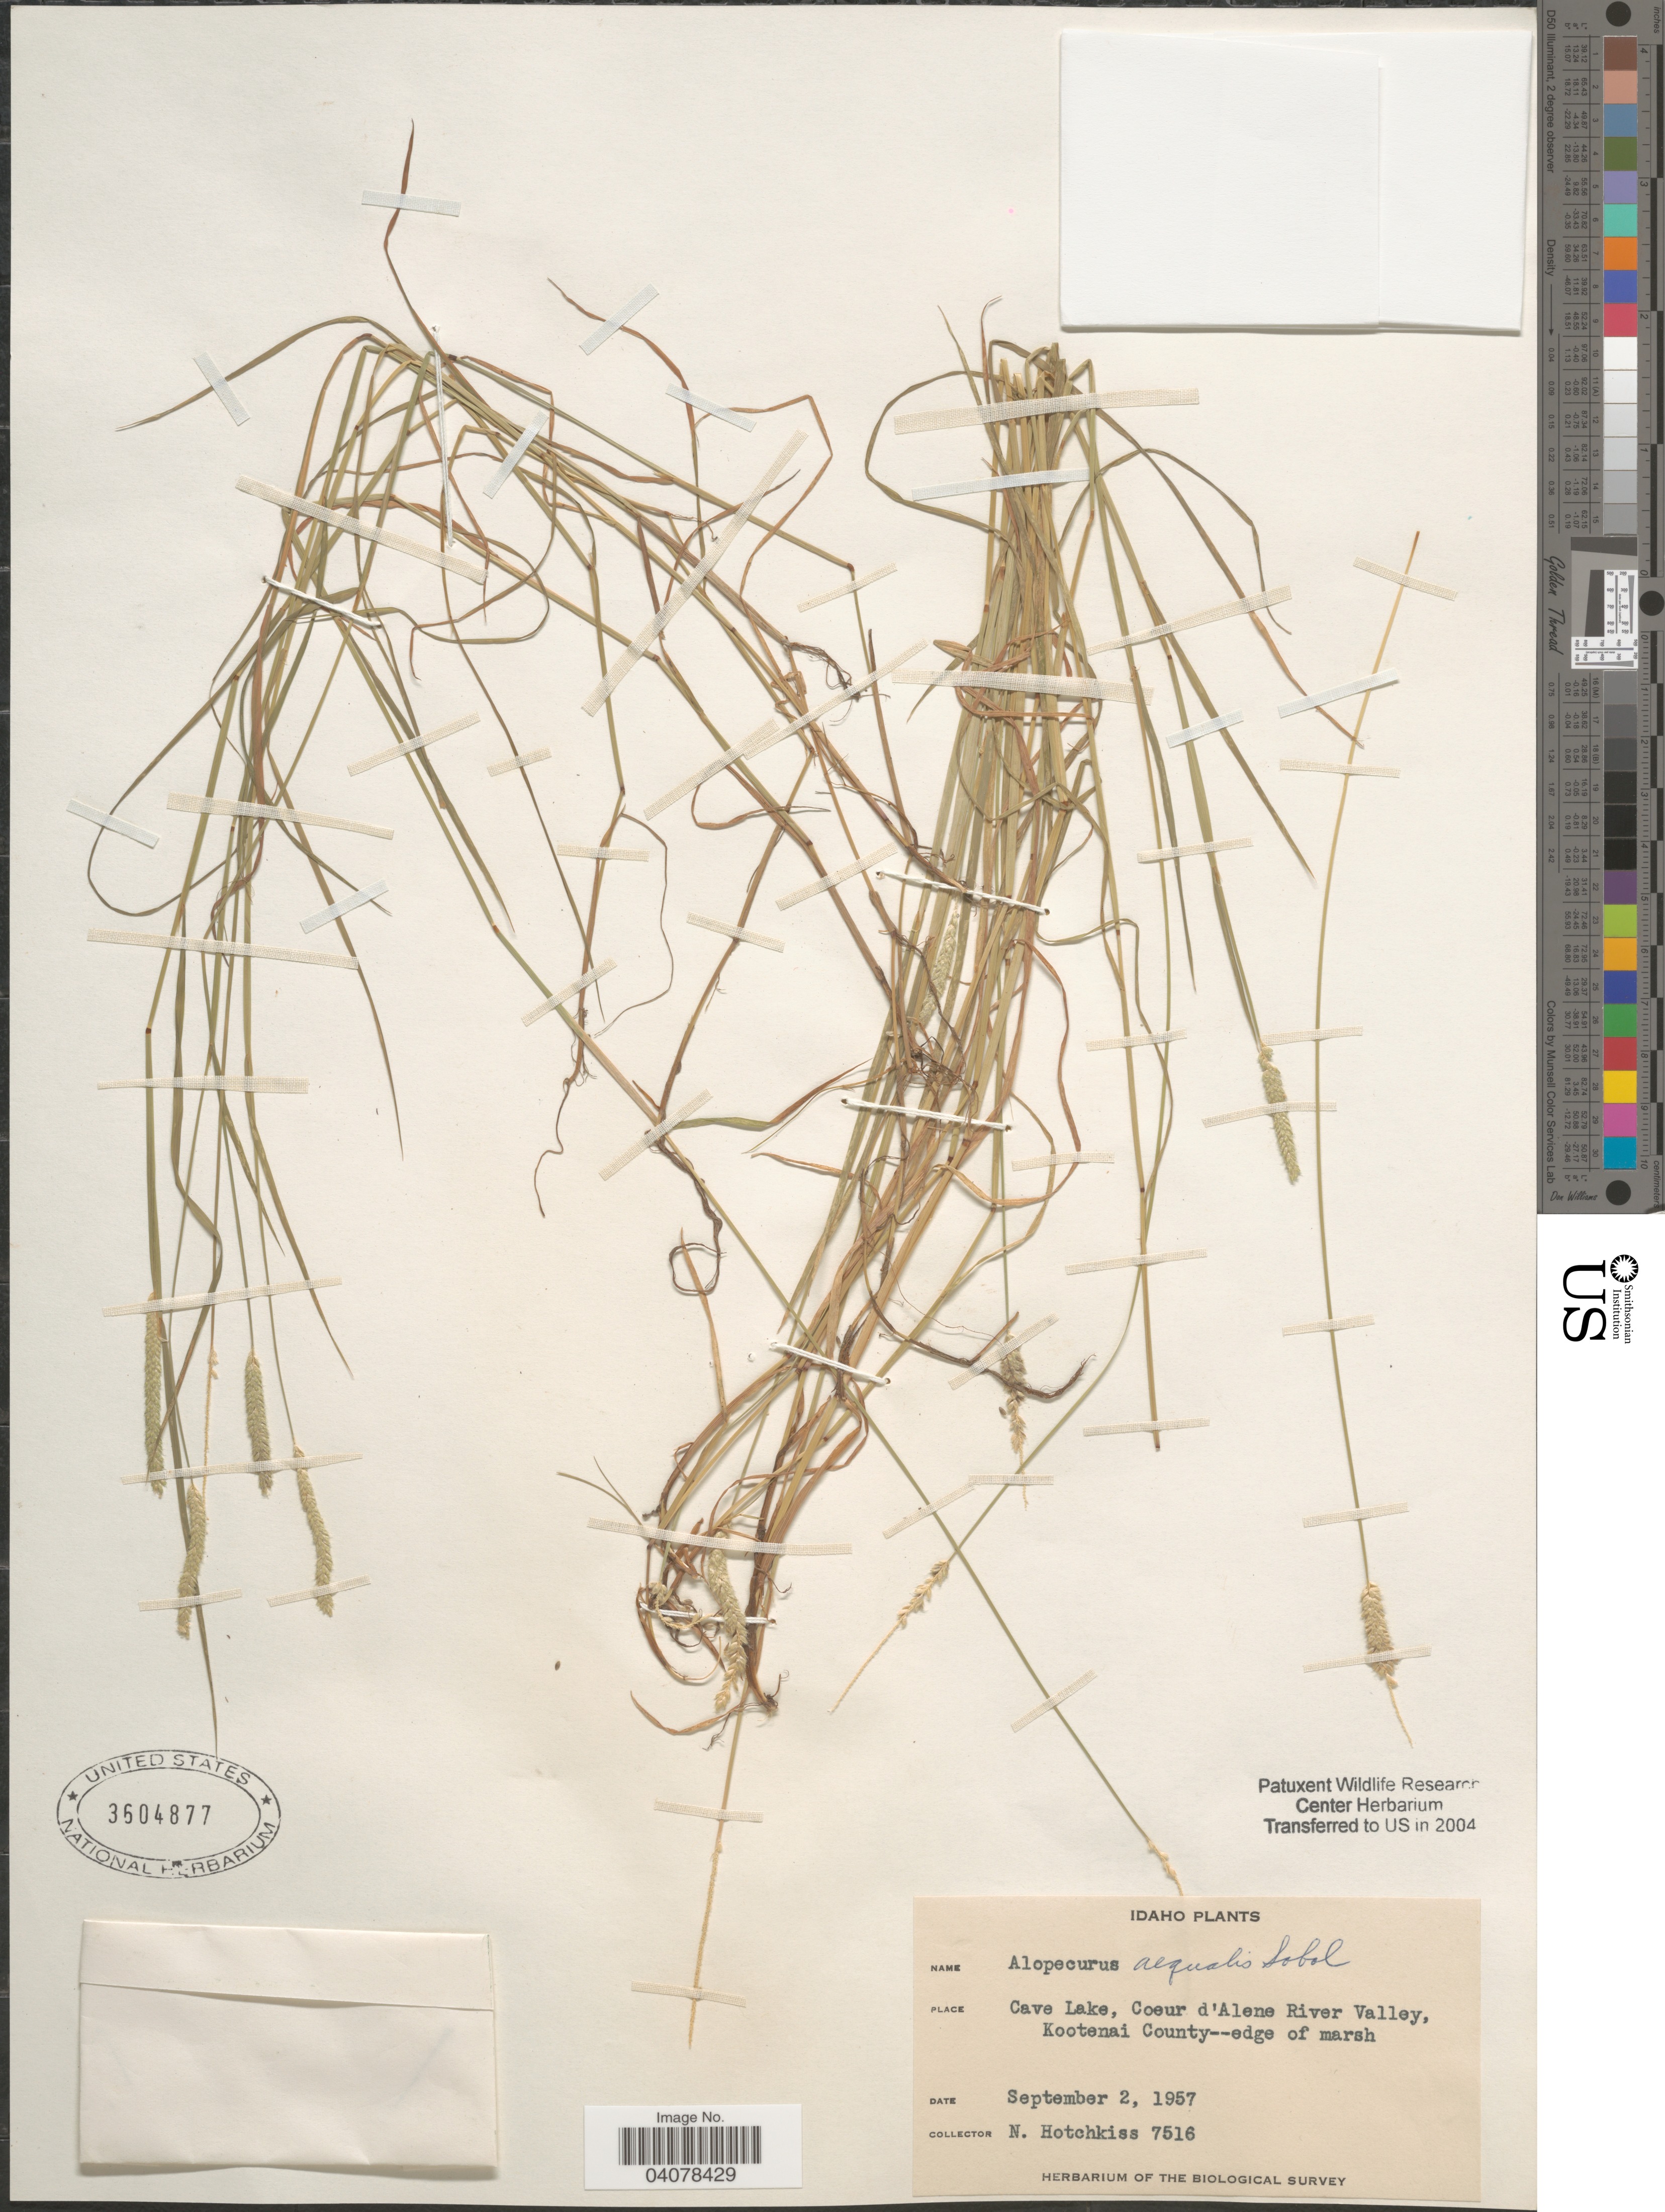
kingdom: Plantae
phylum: Tracheophyta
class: Liliopsida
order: Poales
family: Poaceae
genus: Alopecurus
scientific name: Alopecurus aequalis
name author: Sobol.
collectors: N. Hotchkiss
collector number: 7516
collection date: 1957-09-02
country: United States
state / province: Idaho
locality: Cave Lake, Coeur d'Alene River Valley, Kootenai County-- edge of marsh. Herbarium of the Biological Survey.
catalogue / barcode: US 3604877